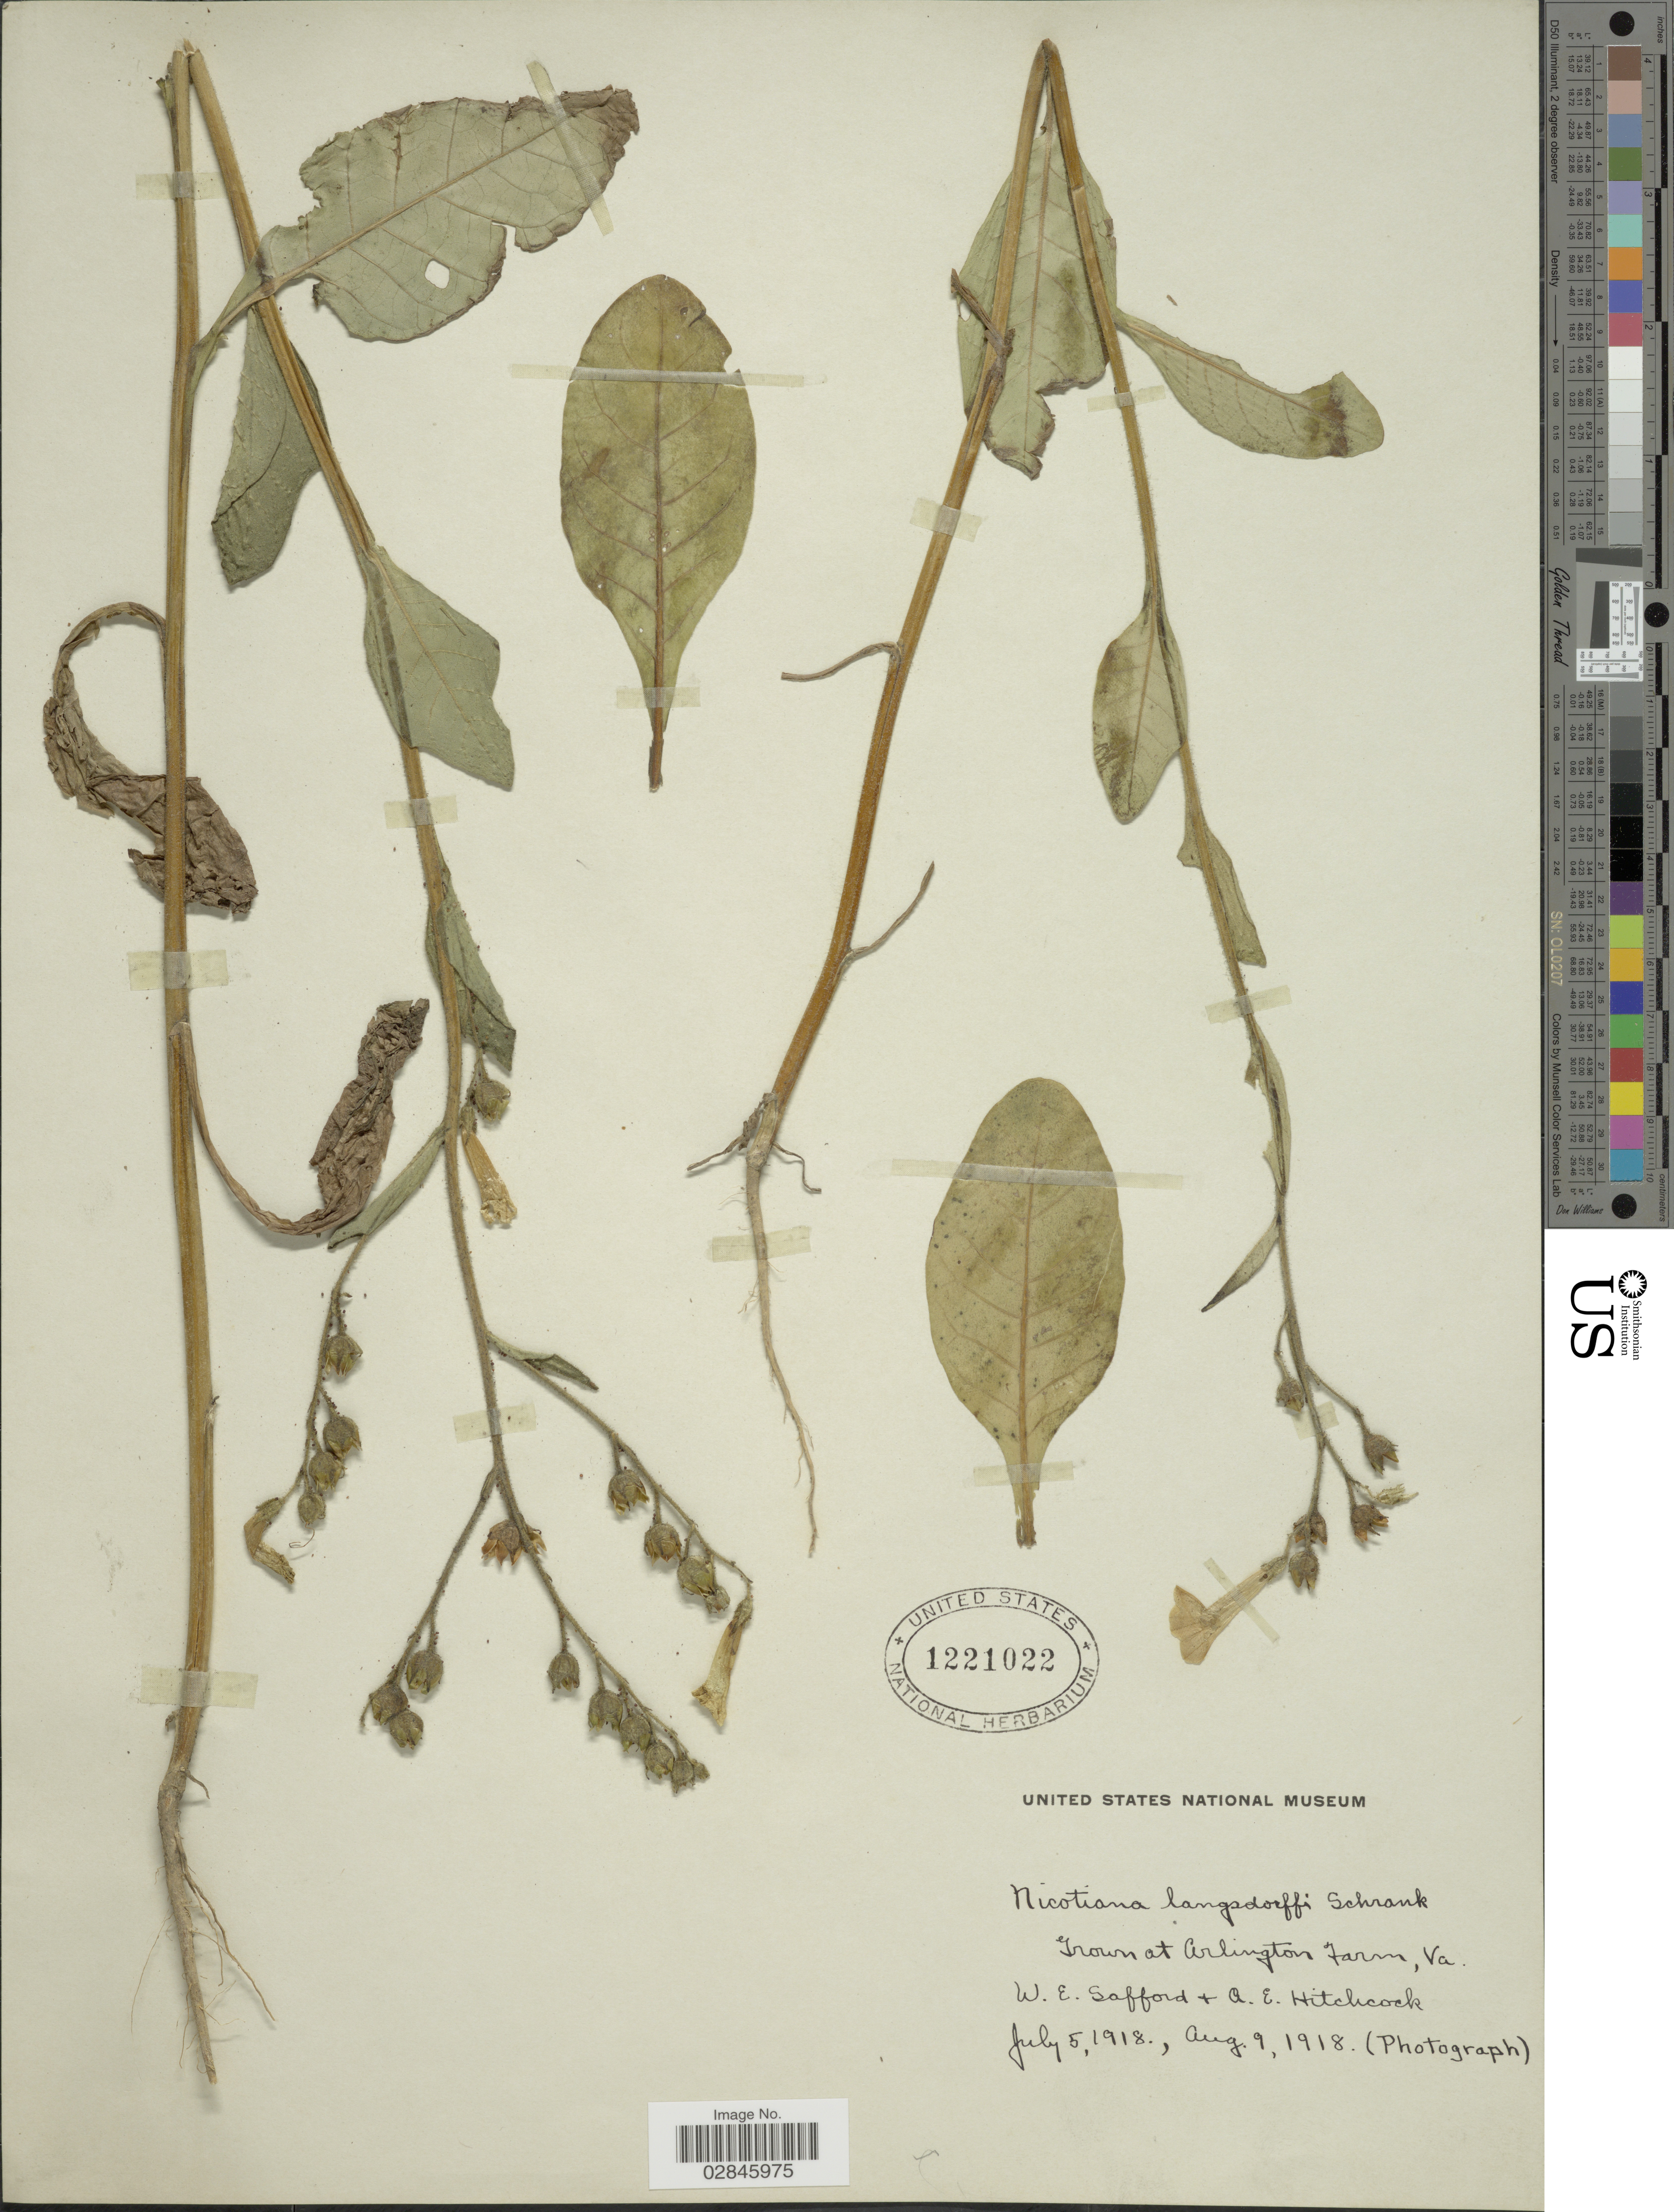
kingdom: Plantae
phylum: Tracheophyta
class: Magnoliopsida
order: Solanales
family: Solanaceae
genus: Nicotiana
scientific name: Nicotiana langsdorffii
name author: Weinm.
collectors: W. E. Safford & A. Hitchcock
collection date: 1918-07-05/1918-08-09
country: United States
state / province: Virginia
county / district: Arlington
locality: At Arlington Farm.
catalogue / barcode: US 1221022